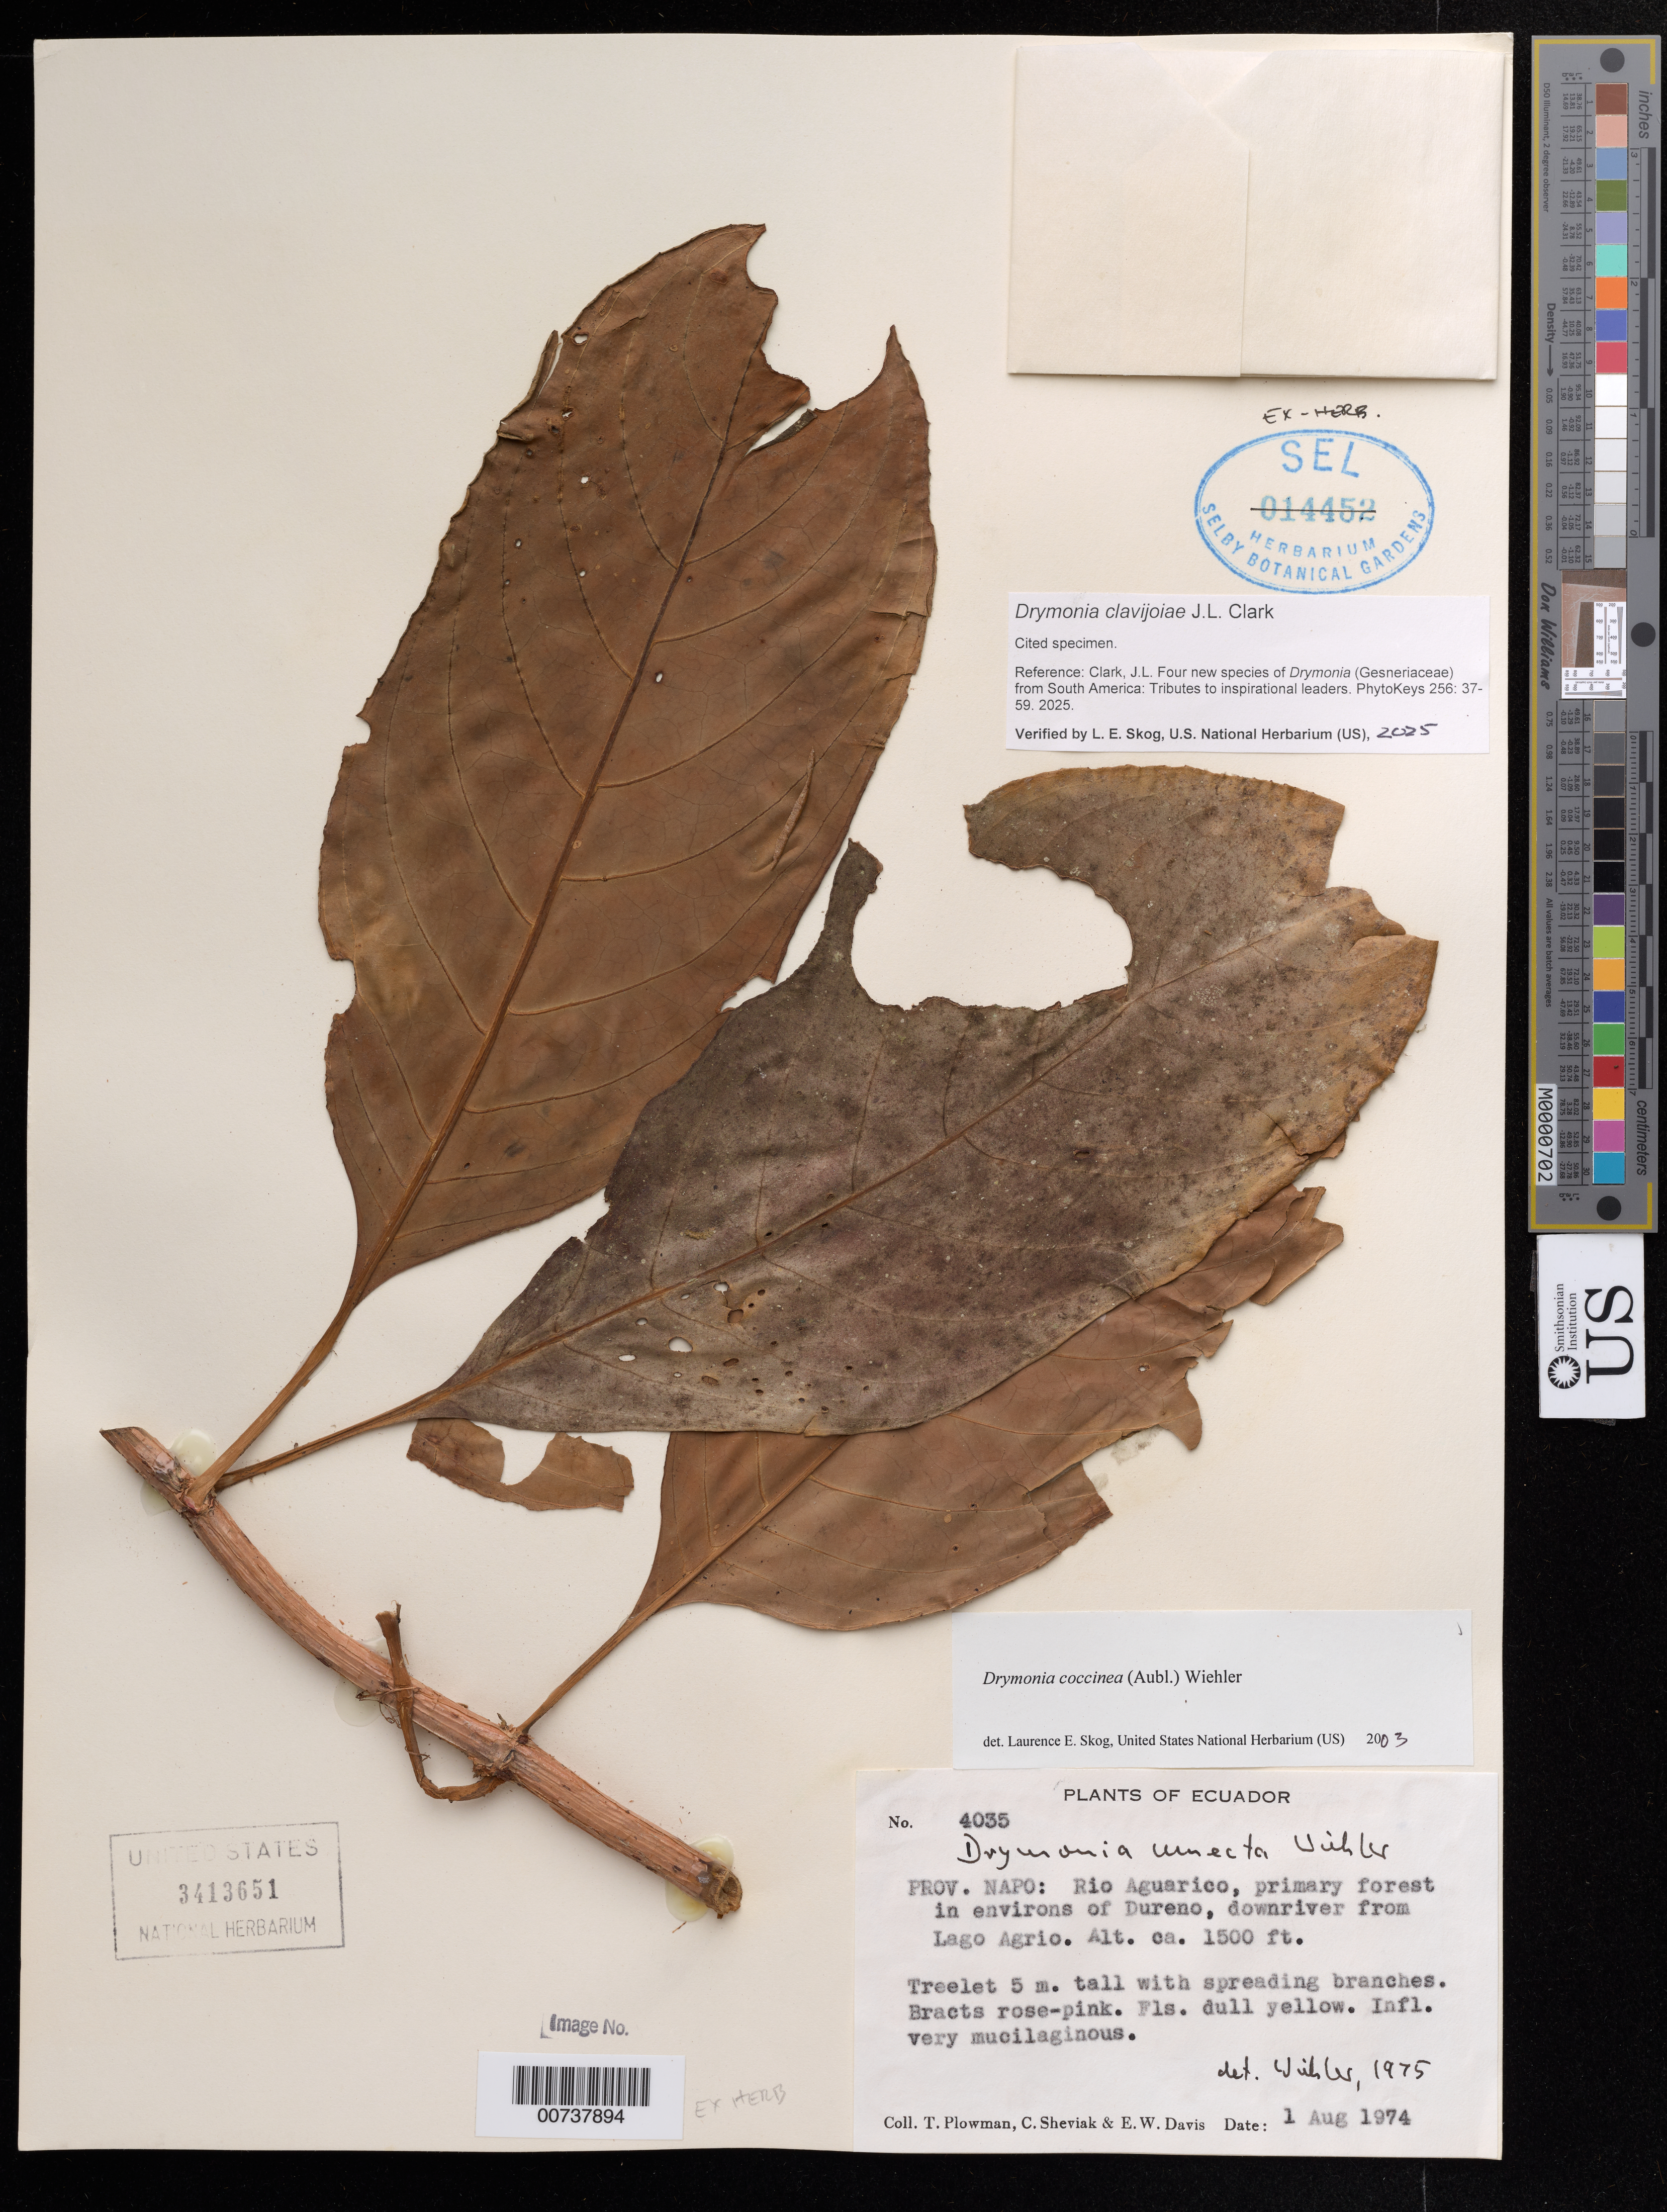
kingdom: Plantae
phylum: Tracheophyta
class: Magnoliopsida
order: Lamiales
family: Gesneriaceae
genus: Drymonia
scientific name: Drymonia clavijoiae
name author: J.L. Clark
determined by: Skog, Laurence E.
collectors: T. Plowman, C. J. Sheviak & E. W. Davis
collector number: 4035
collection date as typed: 01 Aug 1974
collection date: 1974-08-01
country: Ecuador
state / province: Sucumbíos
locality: Napo.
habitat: Primary forest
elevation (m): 457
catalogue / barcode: US 3413651